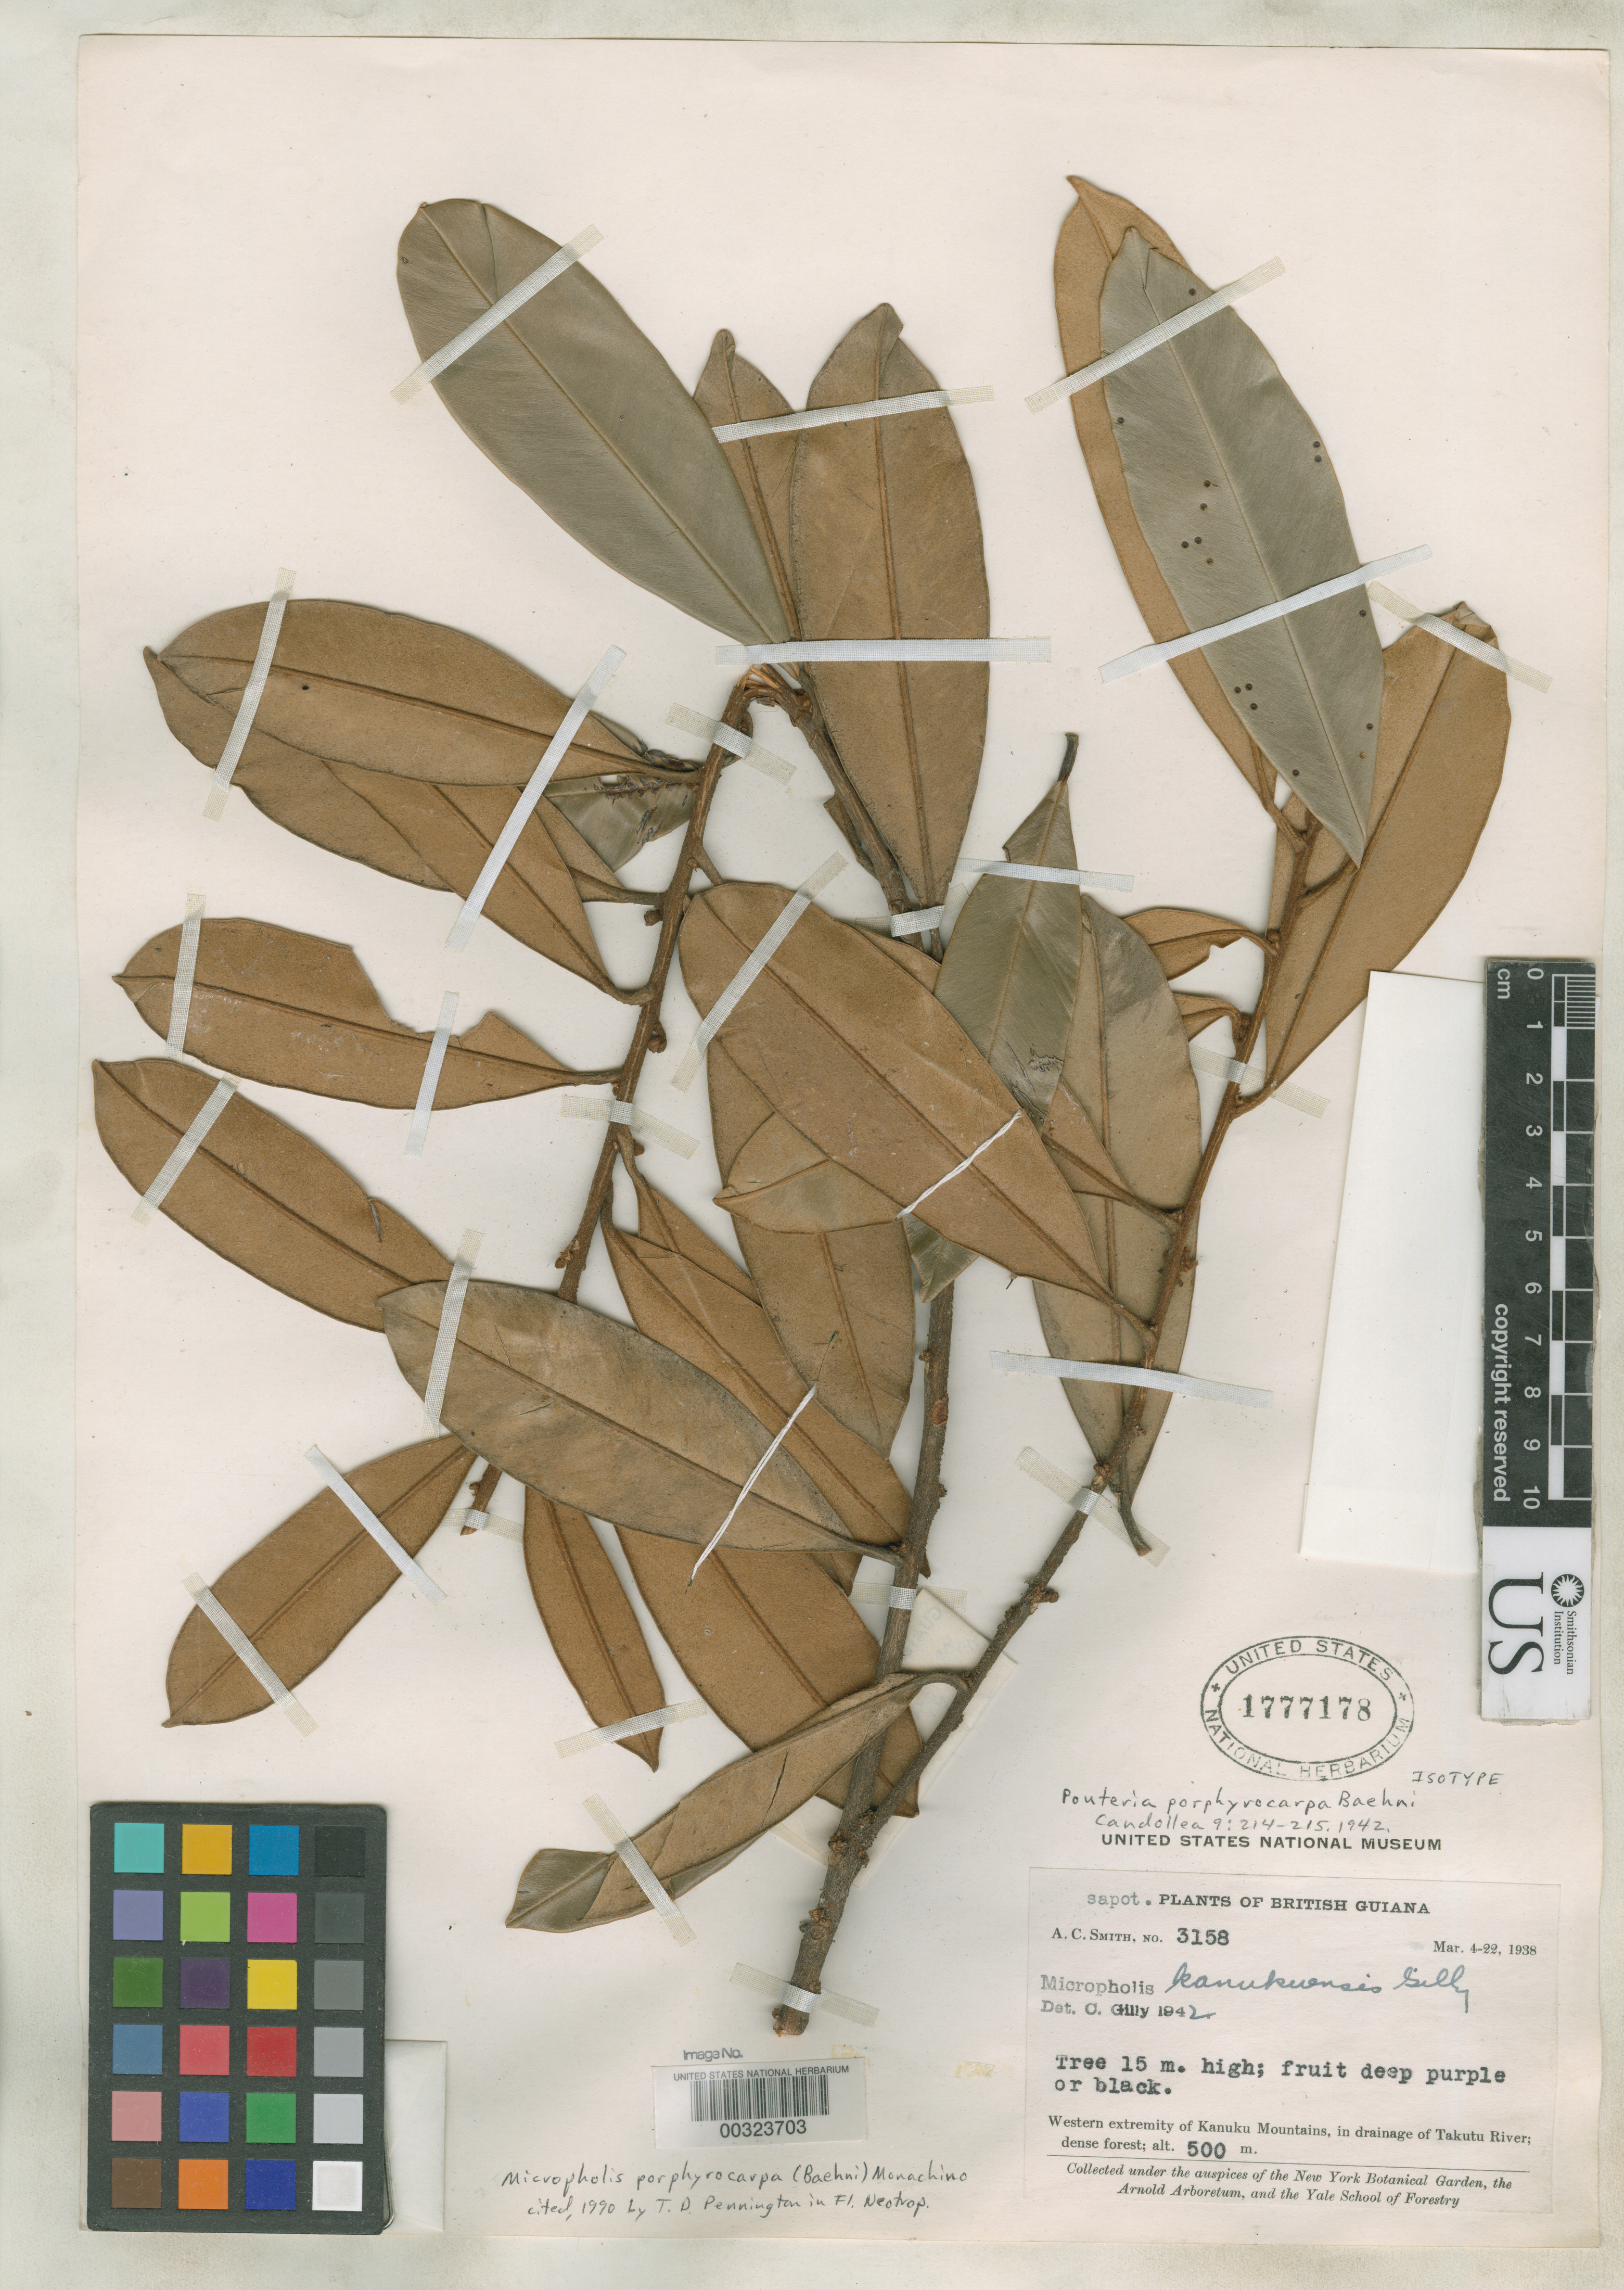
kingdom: Plantae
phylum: Tracheophyta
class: Magnoliopsida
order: Ericales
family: Sapotaceae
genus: Pouteria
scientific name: Pouteria porphyrocarpa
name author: Baehni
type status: Isotype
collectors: A. C. Smith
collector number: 3158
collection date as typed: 04 Mar 1938 to 22 Mar 1938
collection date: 1938-03-04/1938-03-22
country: Guyana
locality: Western extremity of Kanuku Mountains, drainage of Takutu River.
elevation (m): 500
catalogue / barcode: US 1777178